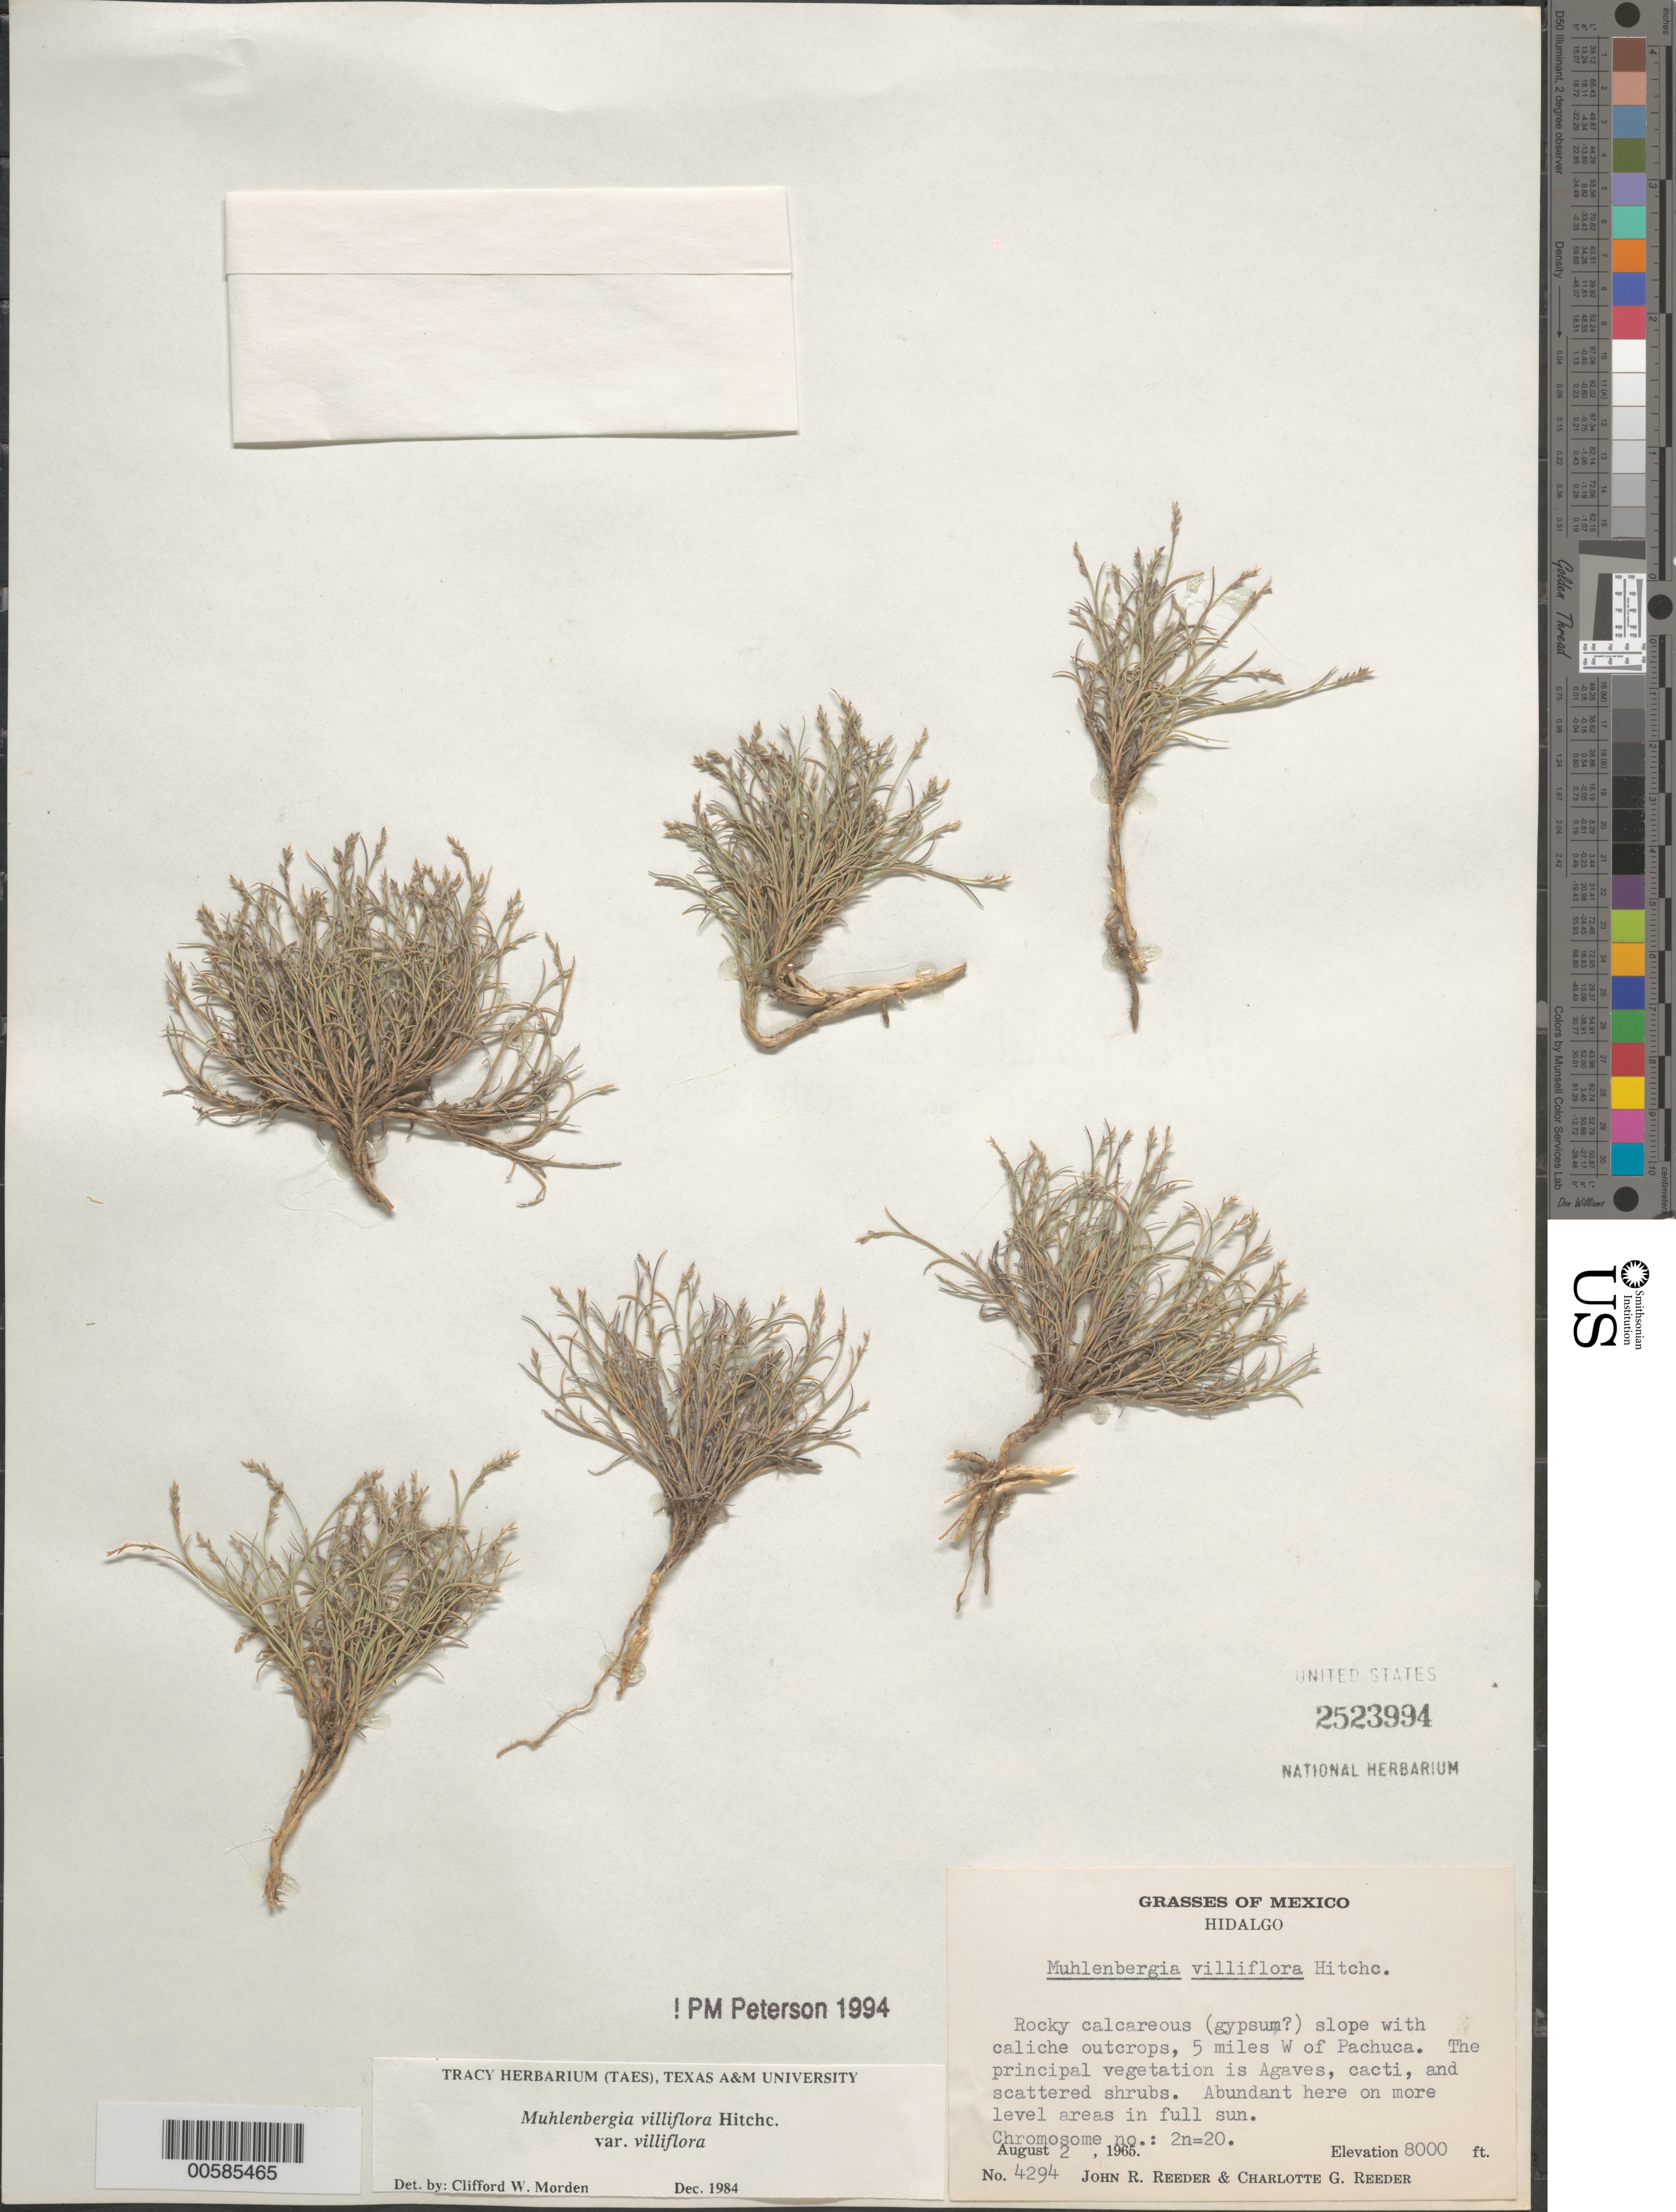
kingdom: Plantae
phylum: Tracheophyta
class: Liliopsida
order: Poales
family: Poaceae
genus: Muhlenbergia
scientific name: Muhlenbergia villiflora var. villiflora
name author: Hitchc.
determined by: Morden, C. W.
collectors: J. R. Reeder & C. G. Reeder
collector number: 4294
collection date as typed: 2 Aug 1965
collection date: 1965-08-02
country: Mexico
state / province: Hidalgo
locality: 5 mi W of Pachuca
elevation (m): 2438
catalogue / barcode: US 2523994